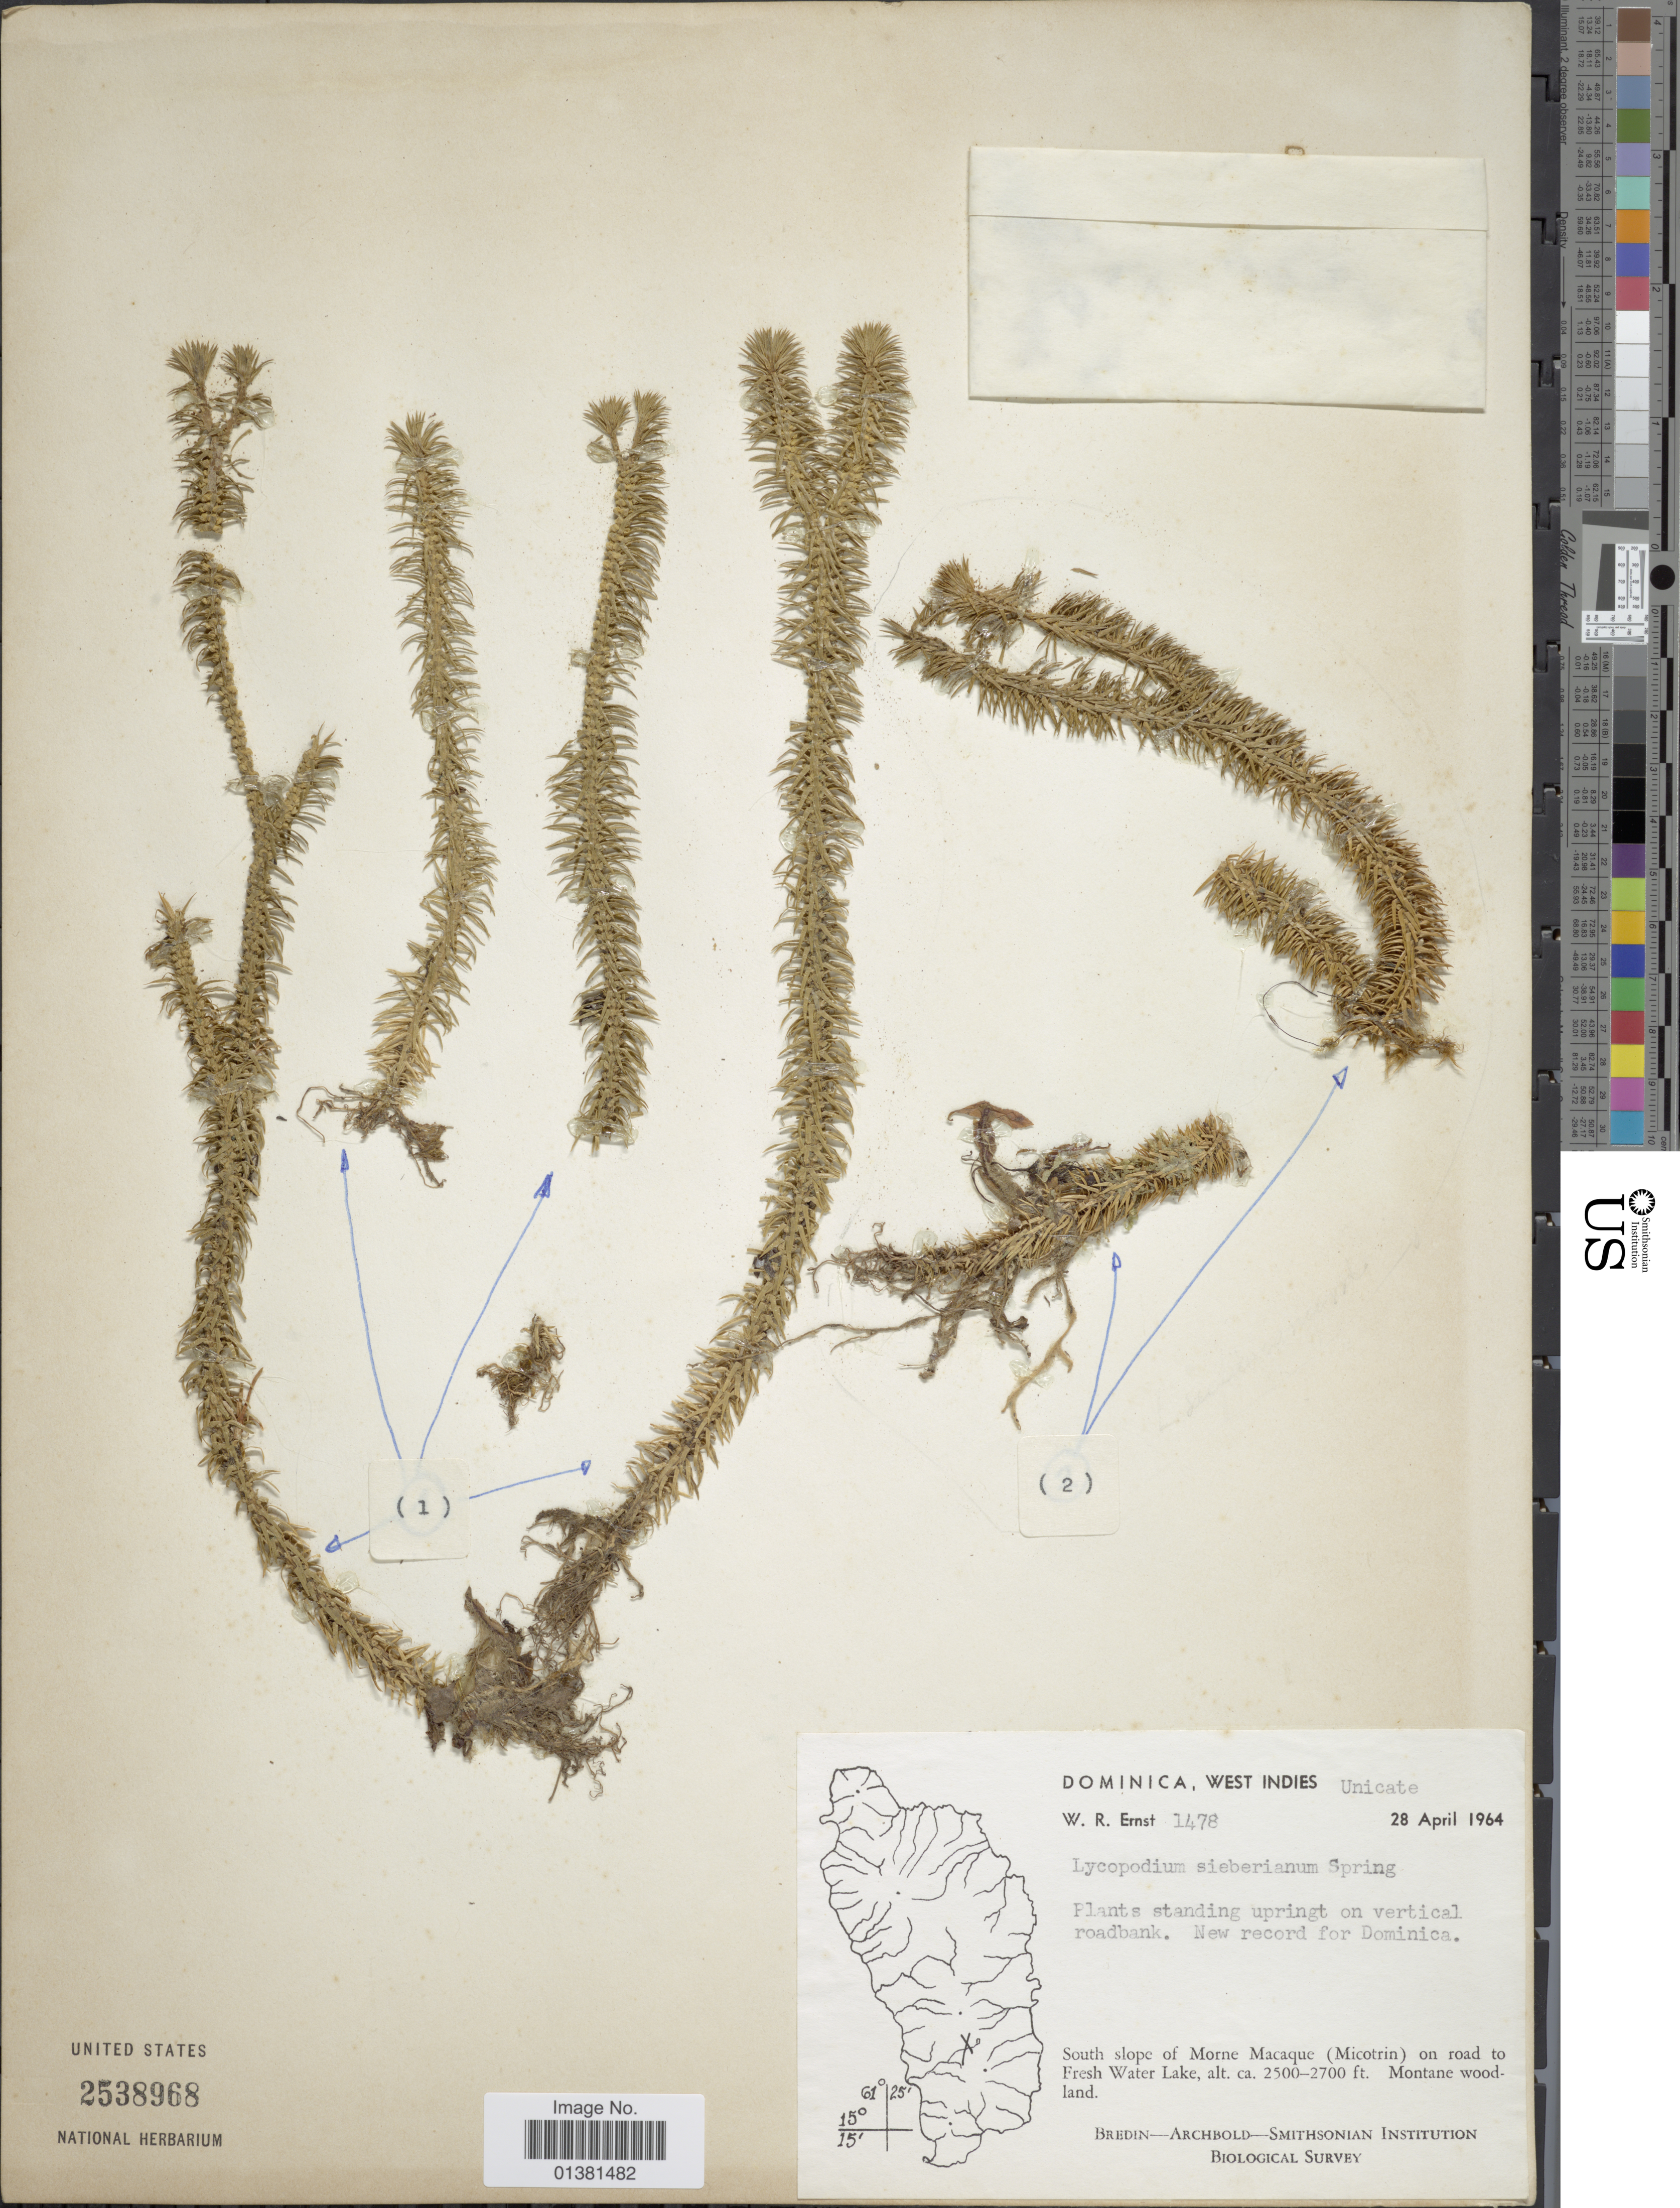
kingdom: Plantae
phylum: Tracheophyta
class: Lycopodiopsida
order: Lycopodiales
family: Lycopodiaceae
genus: Phlegmariurus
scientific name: Phlegmariurus sieberianus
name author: (Spring) B. Øllg.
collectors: W. R. Ernst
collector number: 1478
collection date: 1964-04-28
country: Dominica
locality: West Indies, South slope of Morne Macaque (Micotrin) on road to Fresh Water Lake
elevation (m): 762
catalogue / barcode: US 2538968